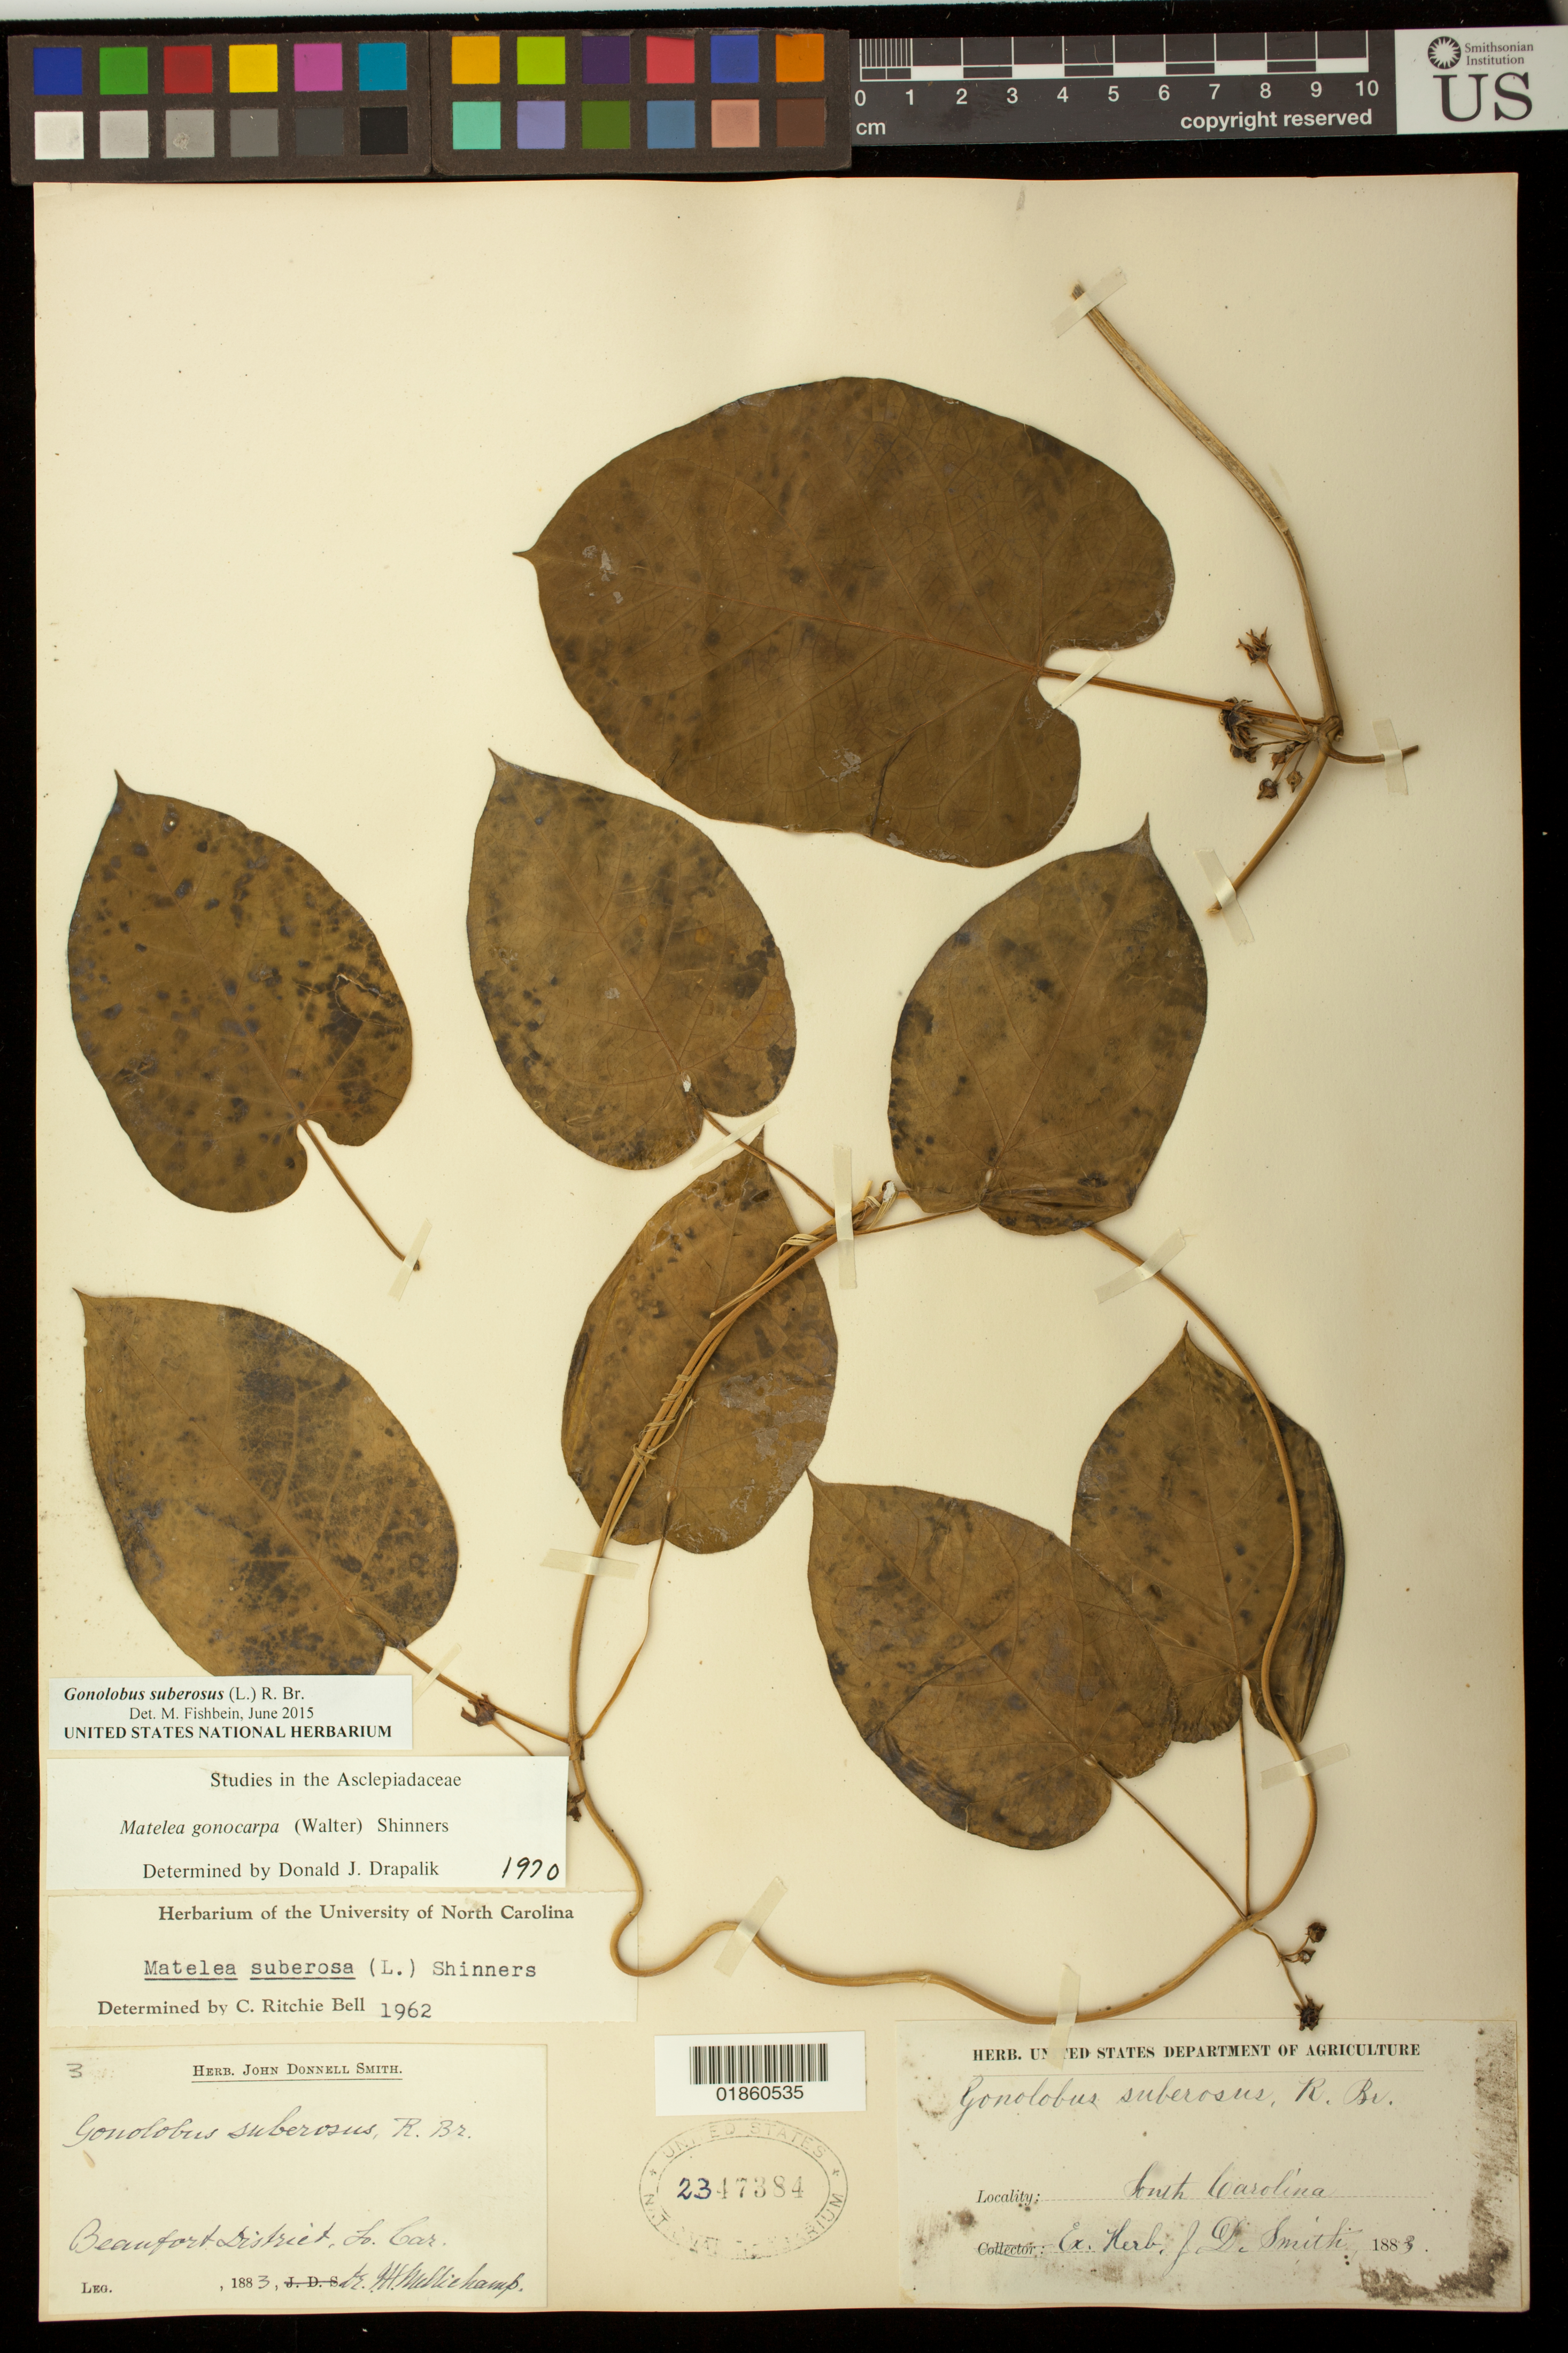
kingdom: Plantae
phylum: Tracheophyta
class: Magnoliopsida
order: Gentianales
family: Apocynaceae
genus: Gonolobus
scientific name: Gonolobus suberosus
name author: (L.) R. Br.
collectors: J. H. Mellichamp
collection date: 1883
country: United States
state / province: South Carolina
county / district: Beaufort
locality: Beaufort District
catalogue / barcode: US 2347384